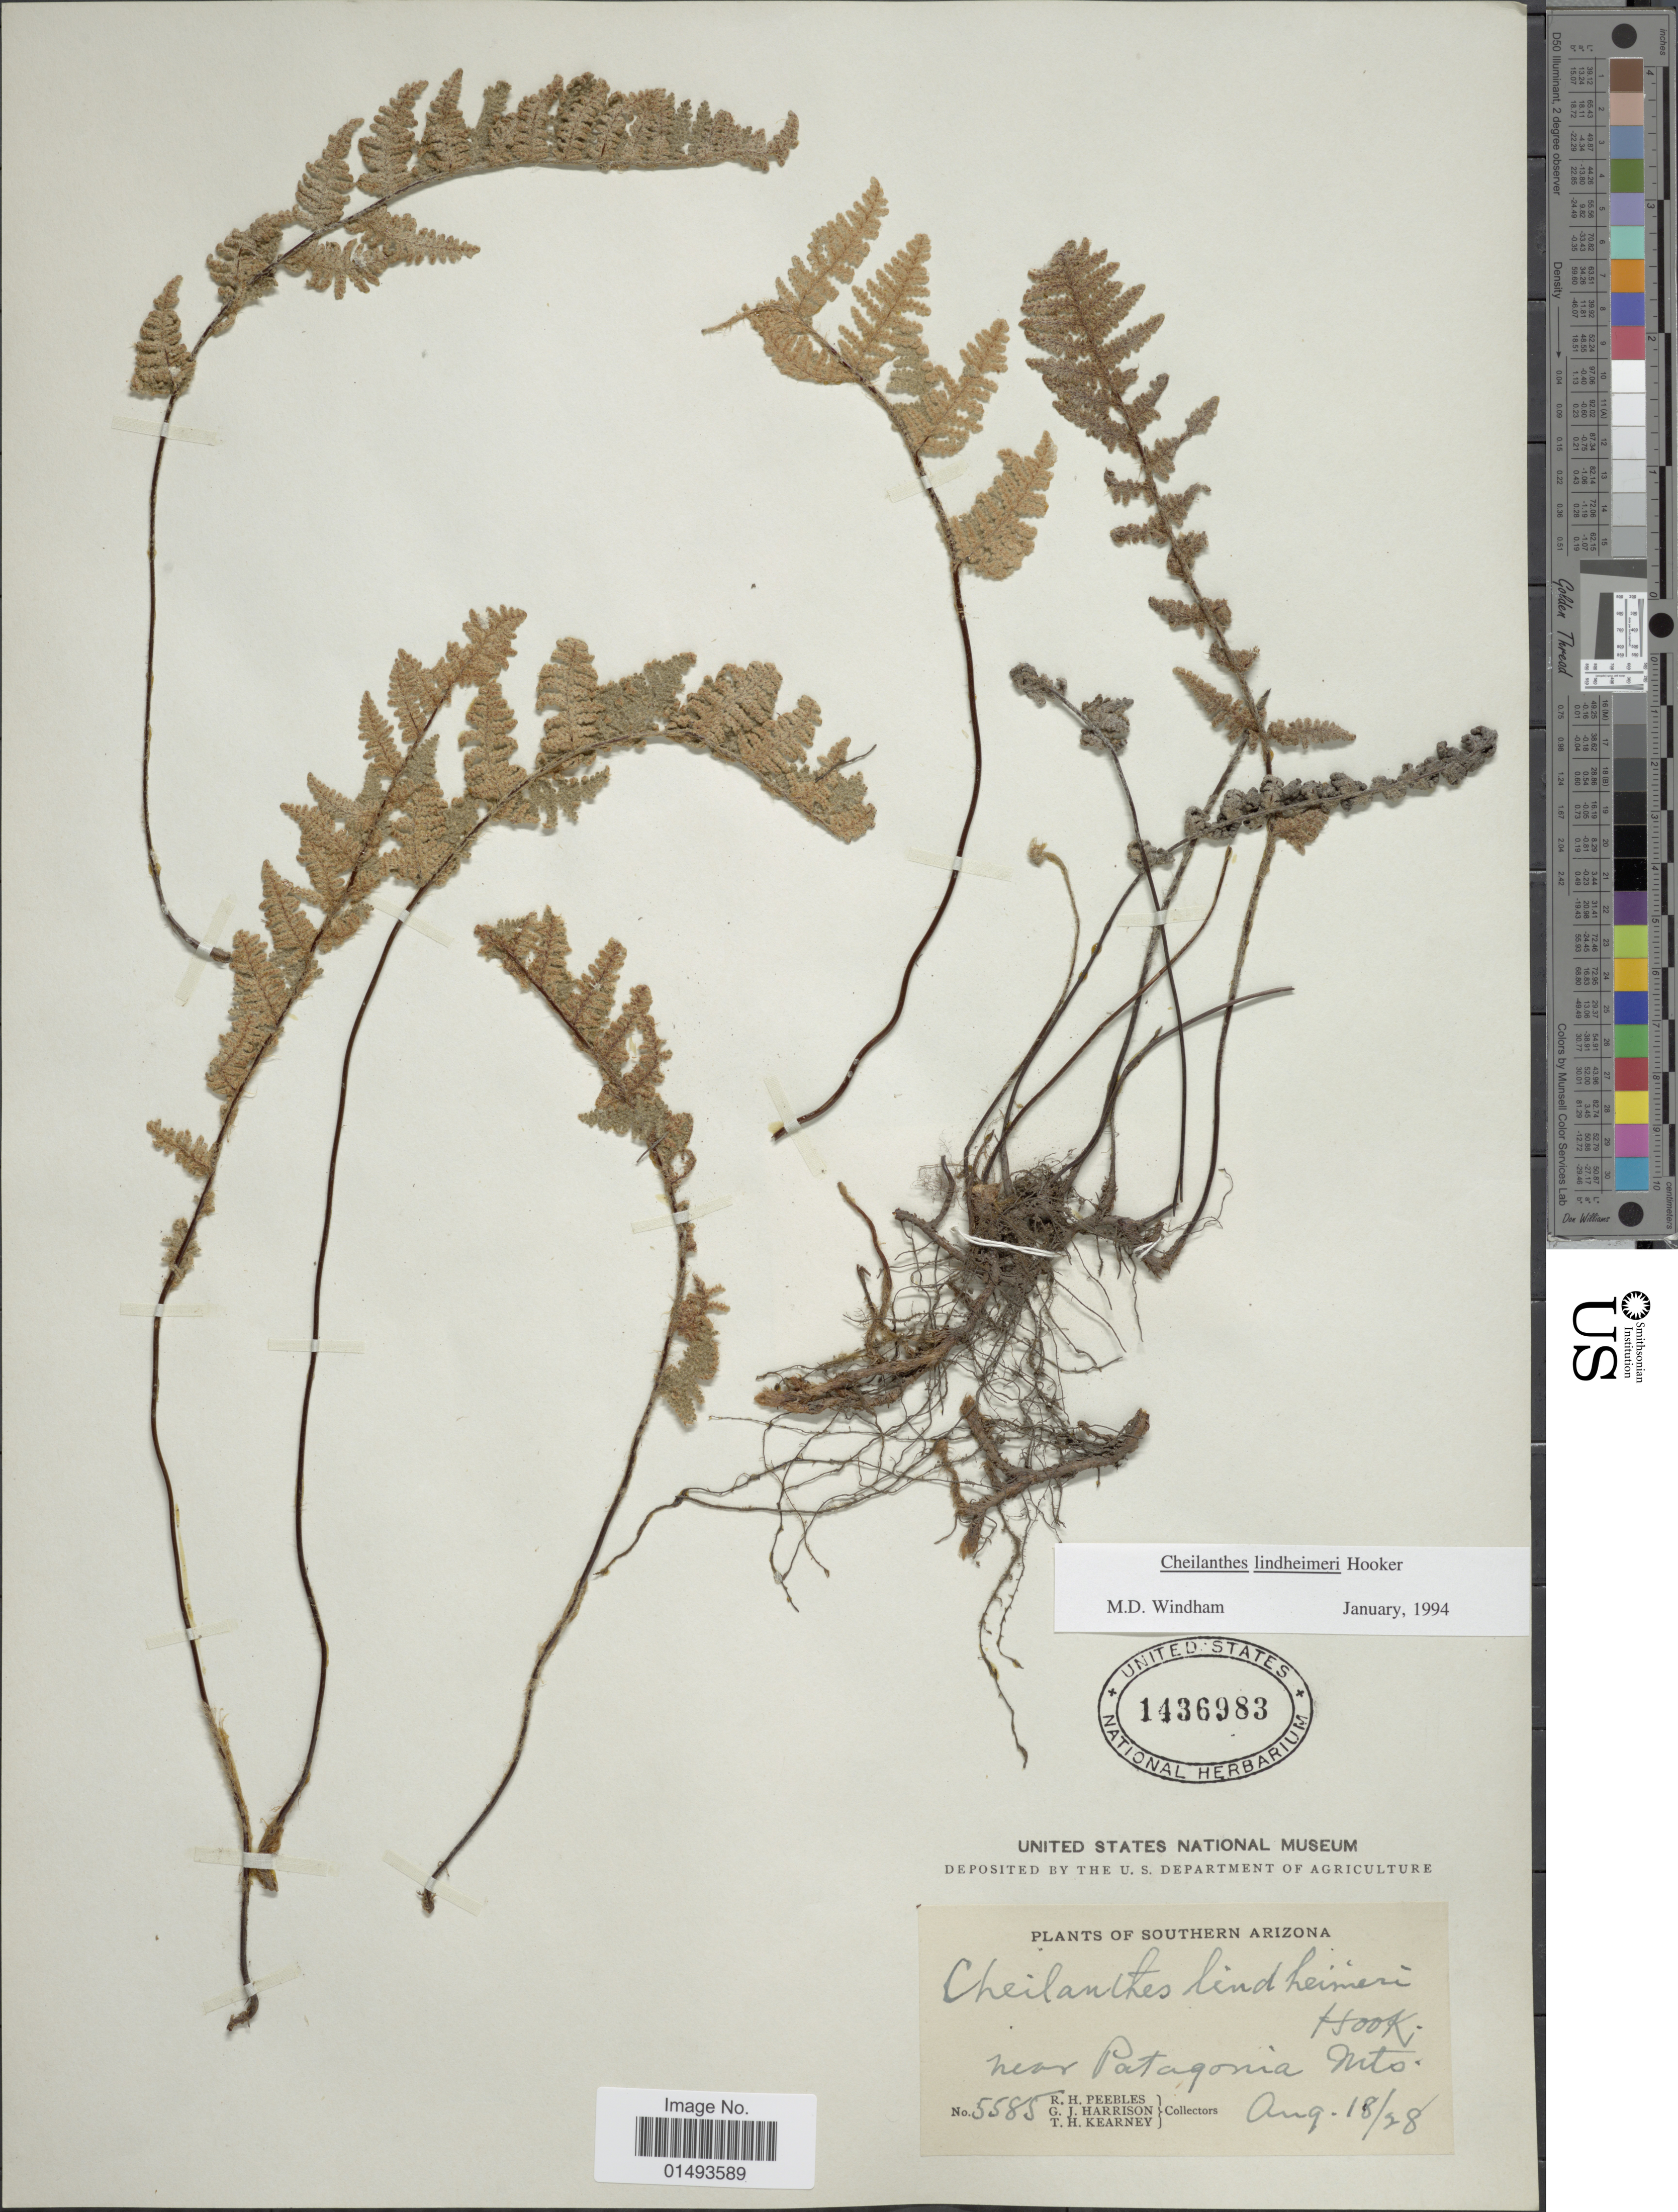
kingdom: Plantae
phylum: Tracheophyta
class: Polypodiopsida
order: Polypodiales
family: Pteridaceae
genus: Myriopteris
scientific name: Myriopteris lindheimeri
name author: (Hook.) J. Sm.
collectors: R. H. Peebles, G. J. Harrison & T. H. Kearney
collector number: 5585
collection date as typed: Transcribed d/m/y: 18/8/28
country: United States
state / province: Arizona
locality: Plans of Southern Arizona, near Patagonia Mts.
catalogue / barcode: US 1436983